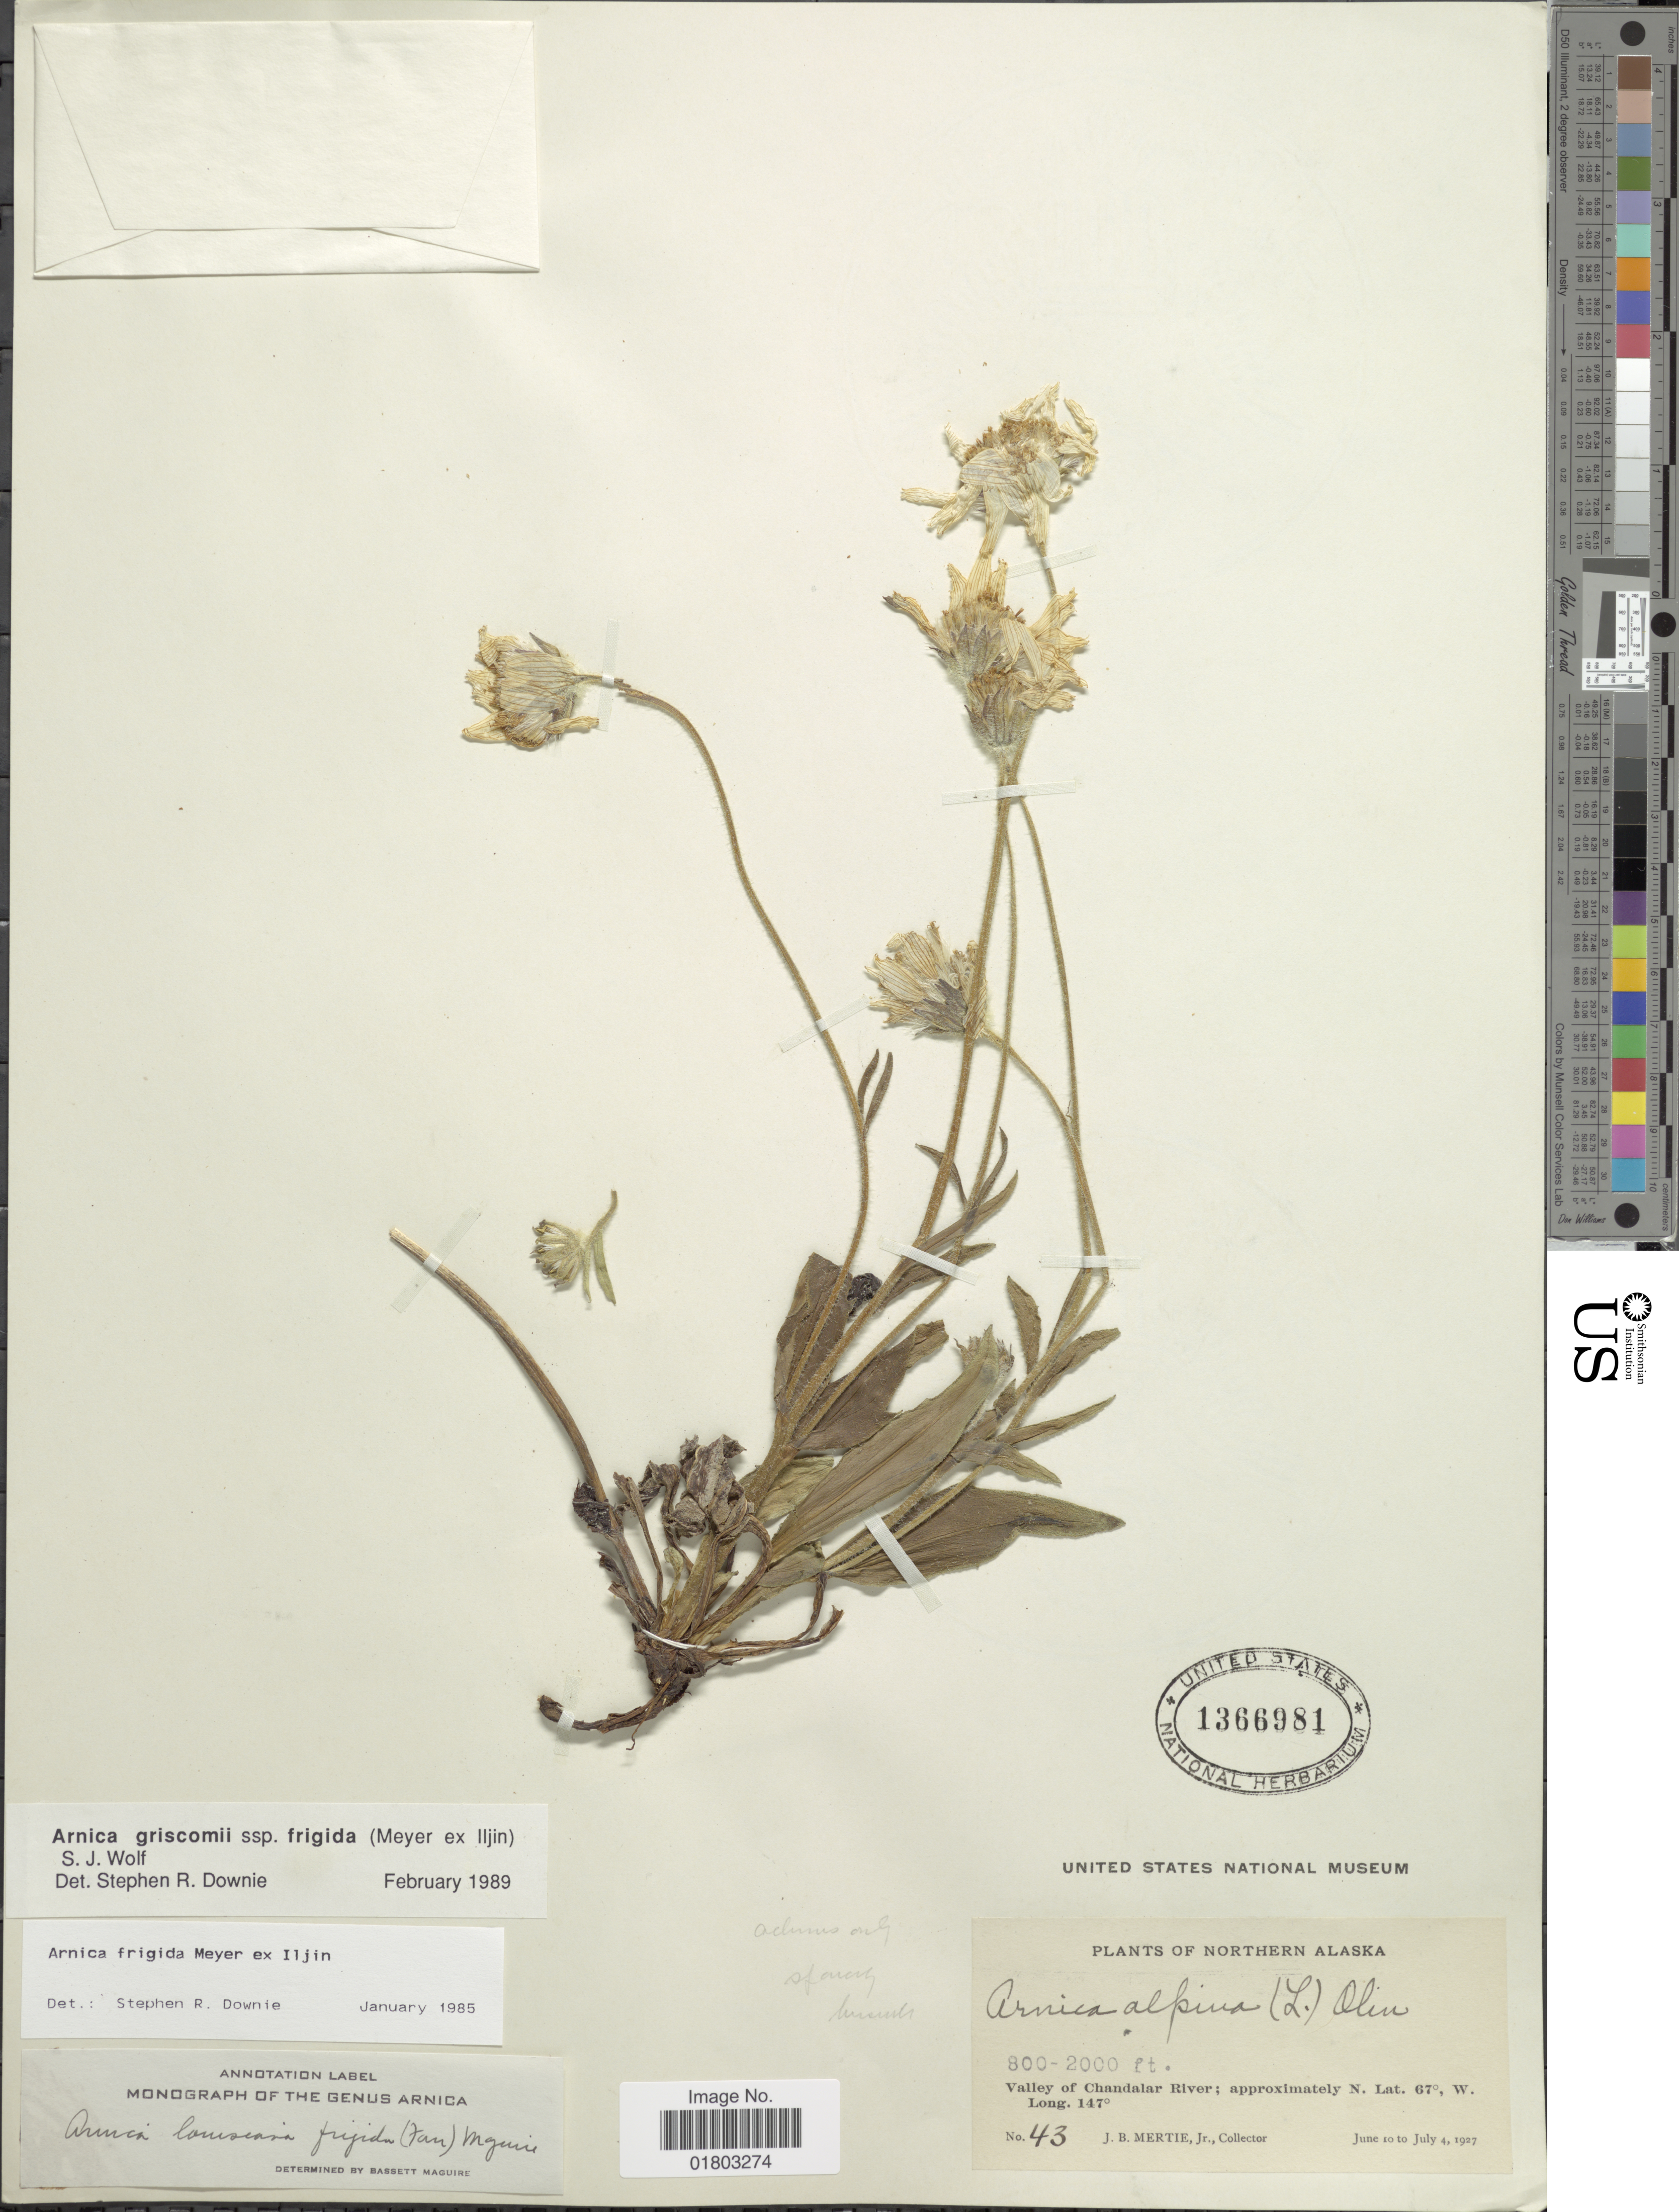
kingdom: Plantae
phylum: Tracheophyta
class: Magnoliopsida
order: Asterales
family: Asteraceae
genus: Arnica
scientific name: Arnica griscomii subsp. frigida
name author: (C.A. Mey. ex Iljin) S.J. Wolf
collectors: J. Mertie Jr.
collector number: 43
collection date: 1927-06-10/1927-07-04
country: United States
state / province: Alaska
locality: Northern Alaska, Valley of Chanda;ar River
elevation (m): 244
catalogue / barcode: US 1366981